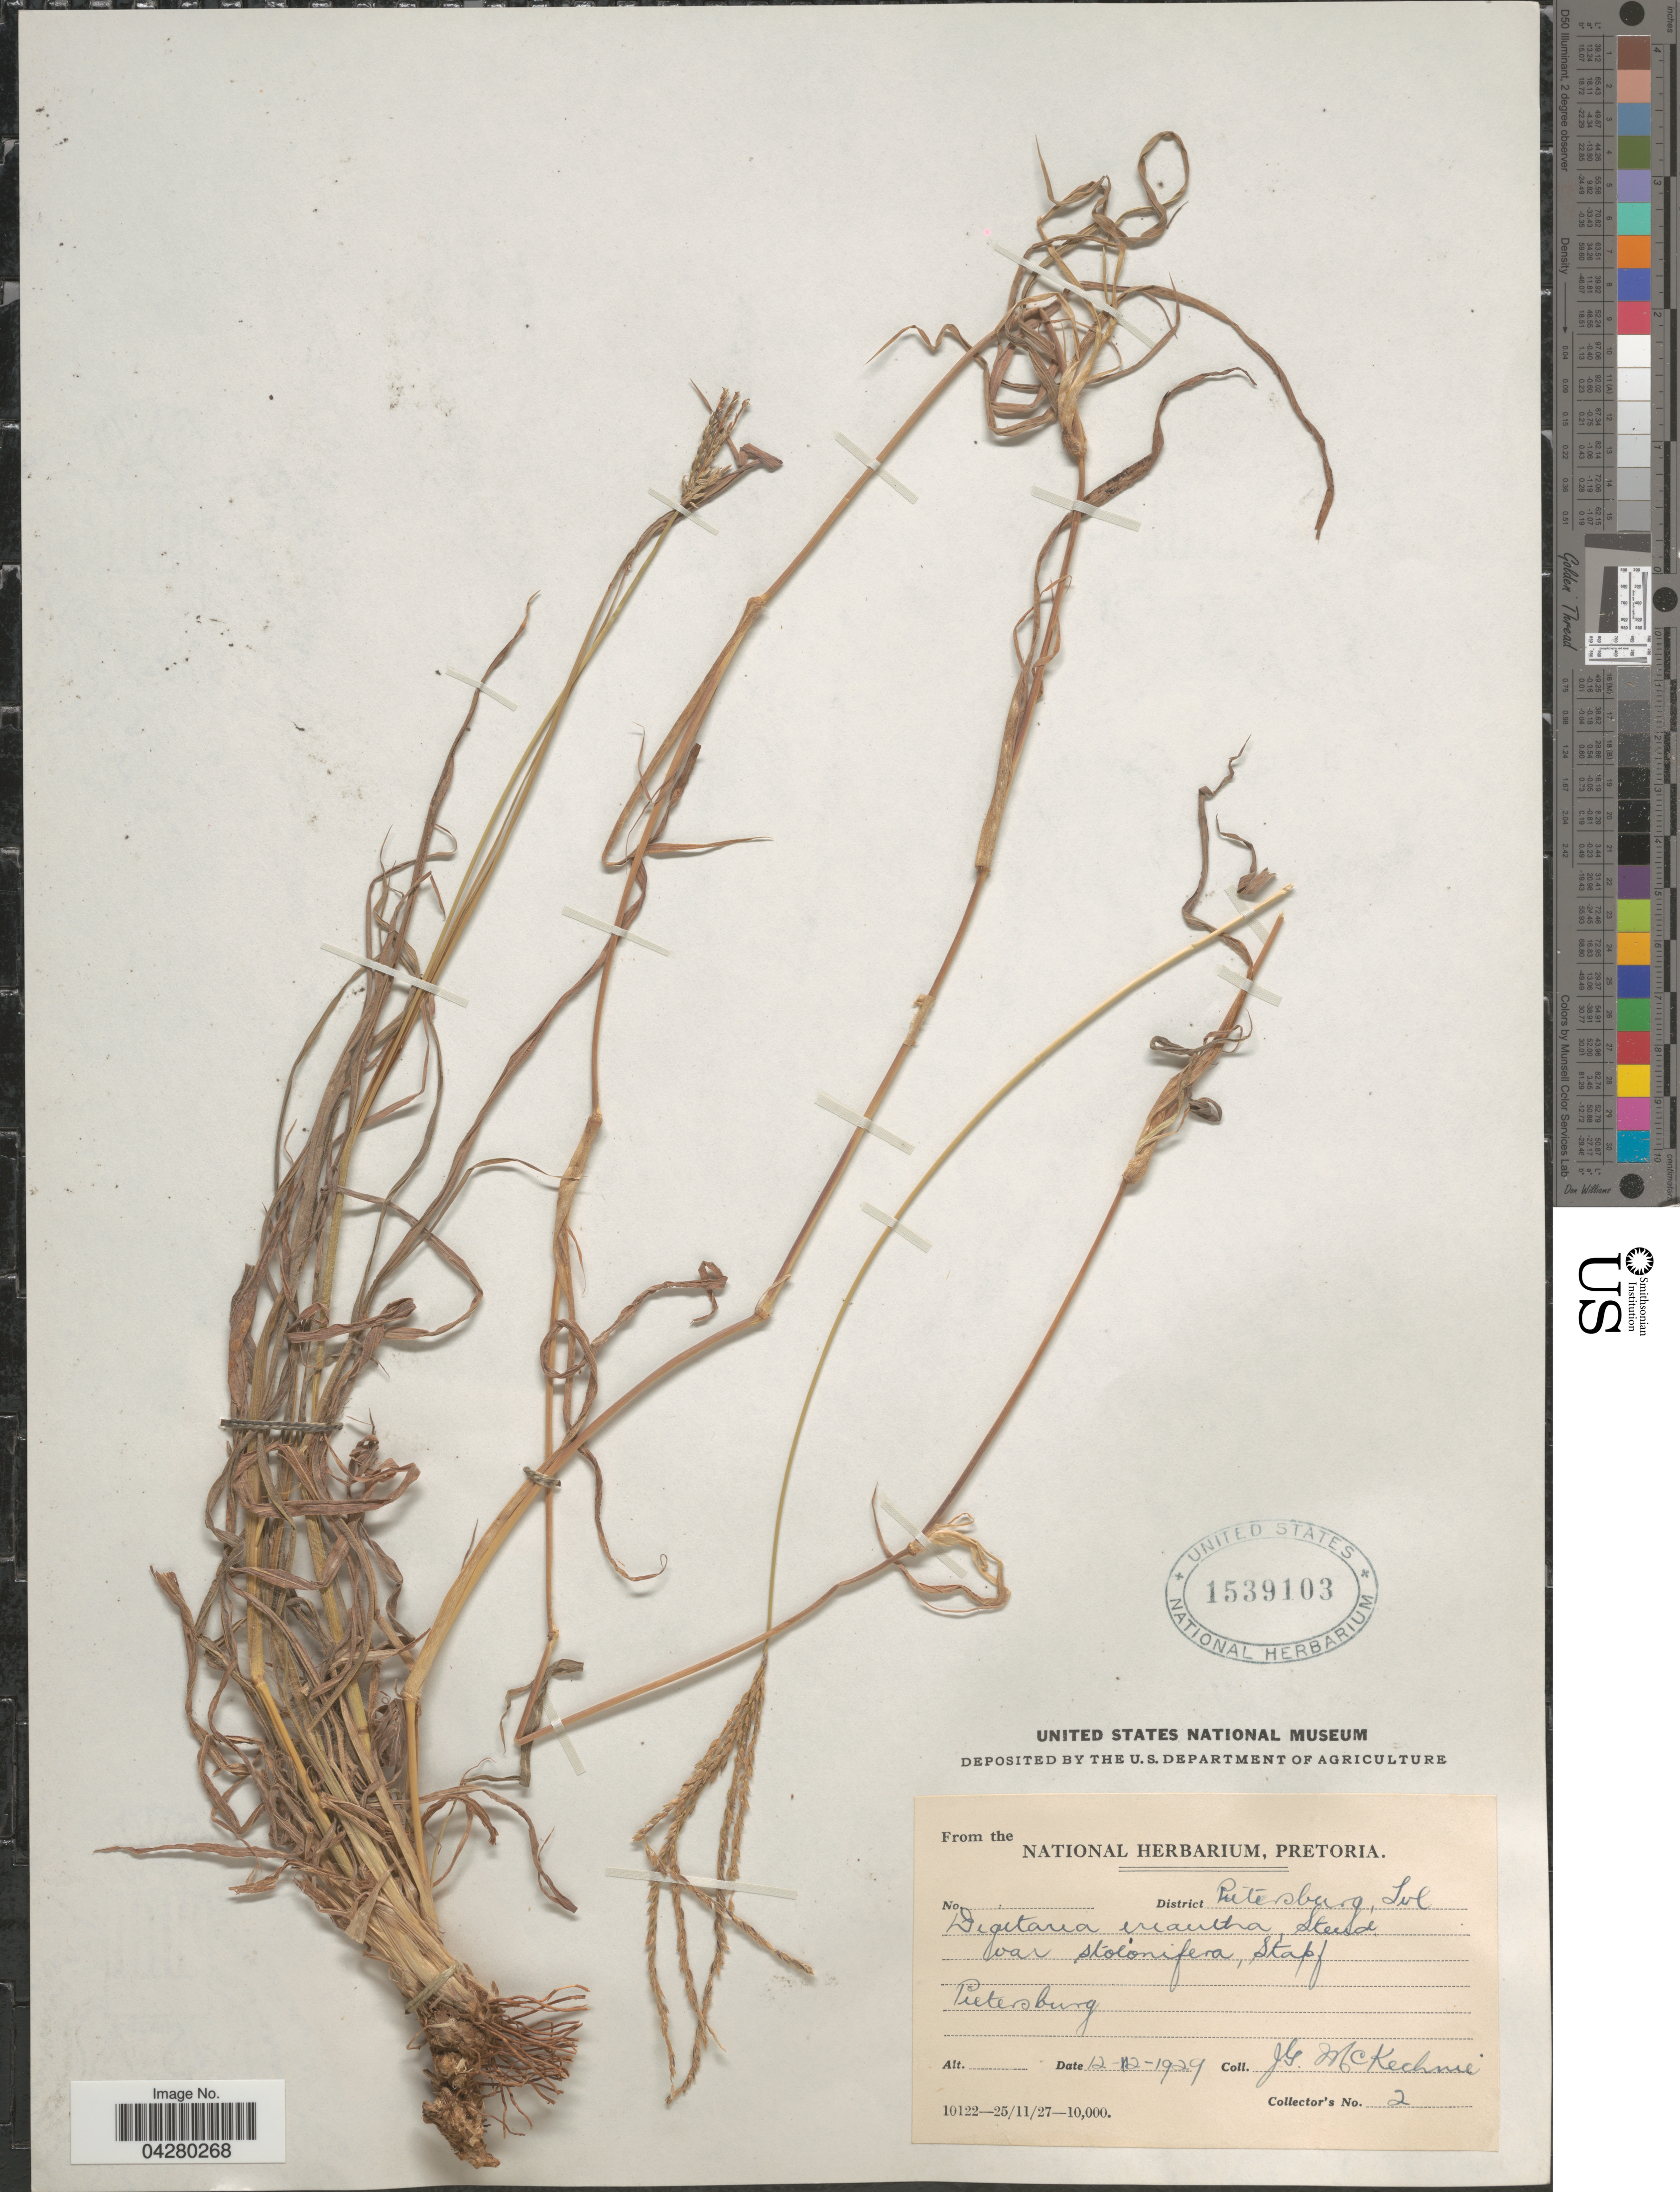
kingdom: Plantae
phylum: Tracheophyta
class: Liliopsida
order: Poales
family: Poaceae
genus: Digitaria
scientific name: Digitaria eriantha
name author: Steud.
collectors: J. Mackechnie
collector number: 2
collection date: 1929-02-12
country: South Africa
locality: District Pietersburg, Tvl. Pietersburg.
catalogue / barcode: US 1539103